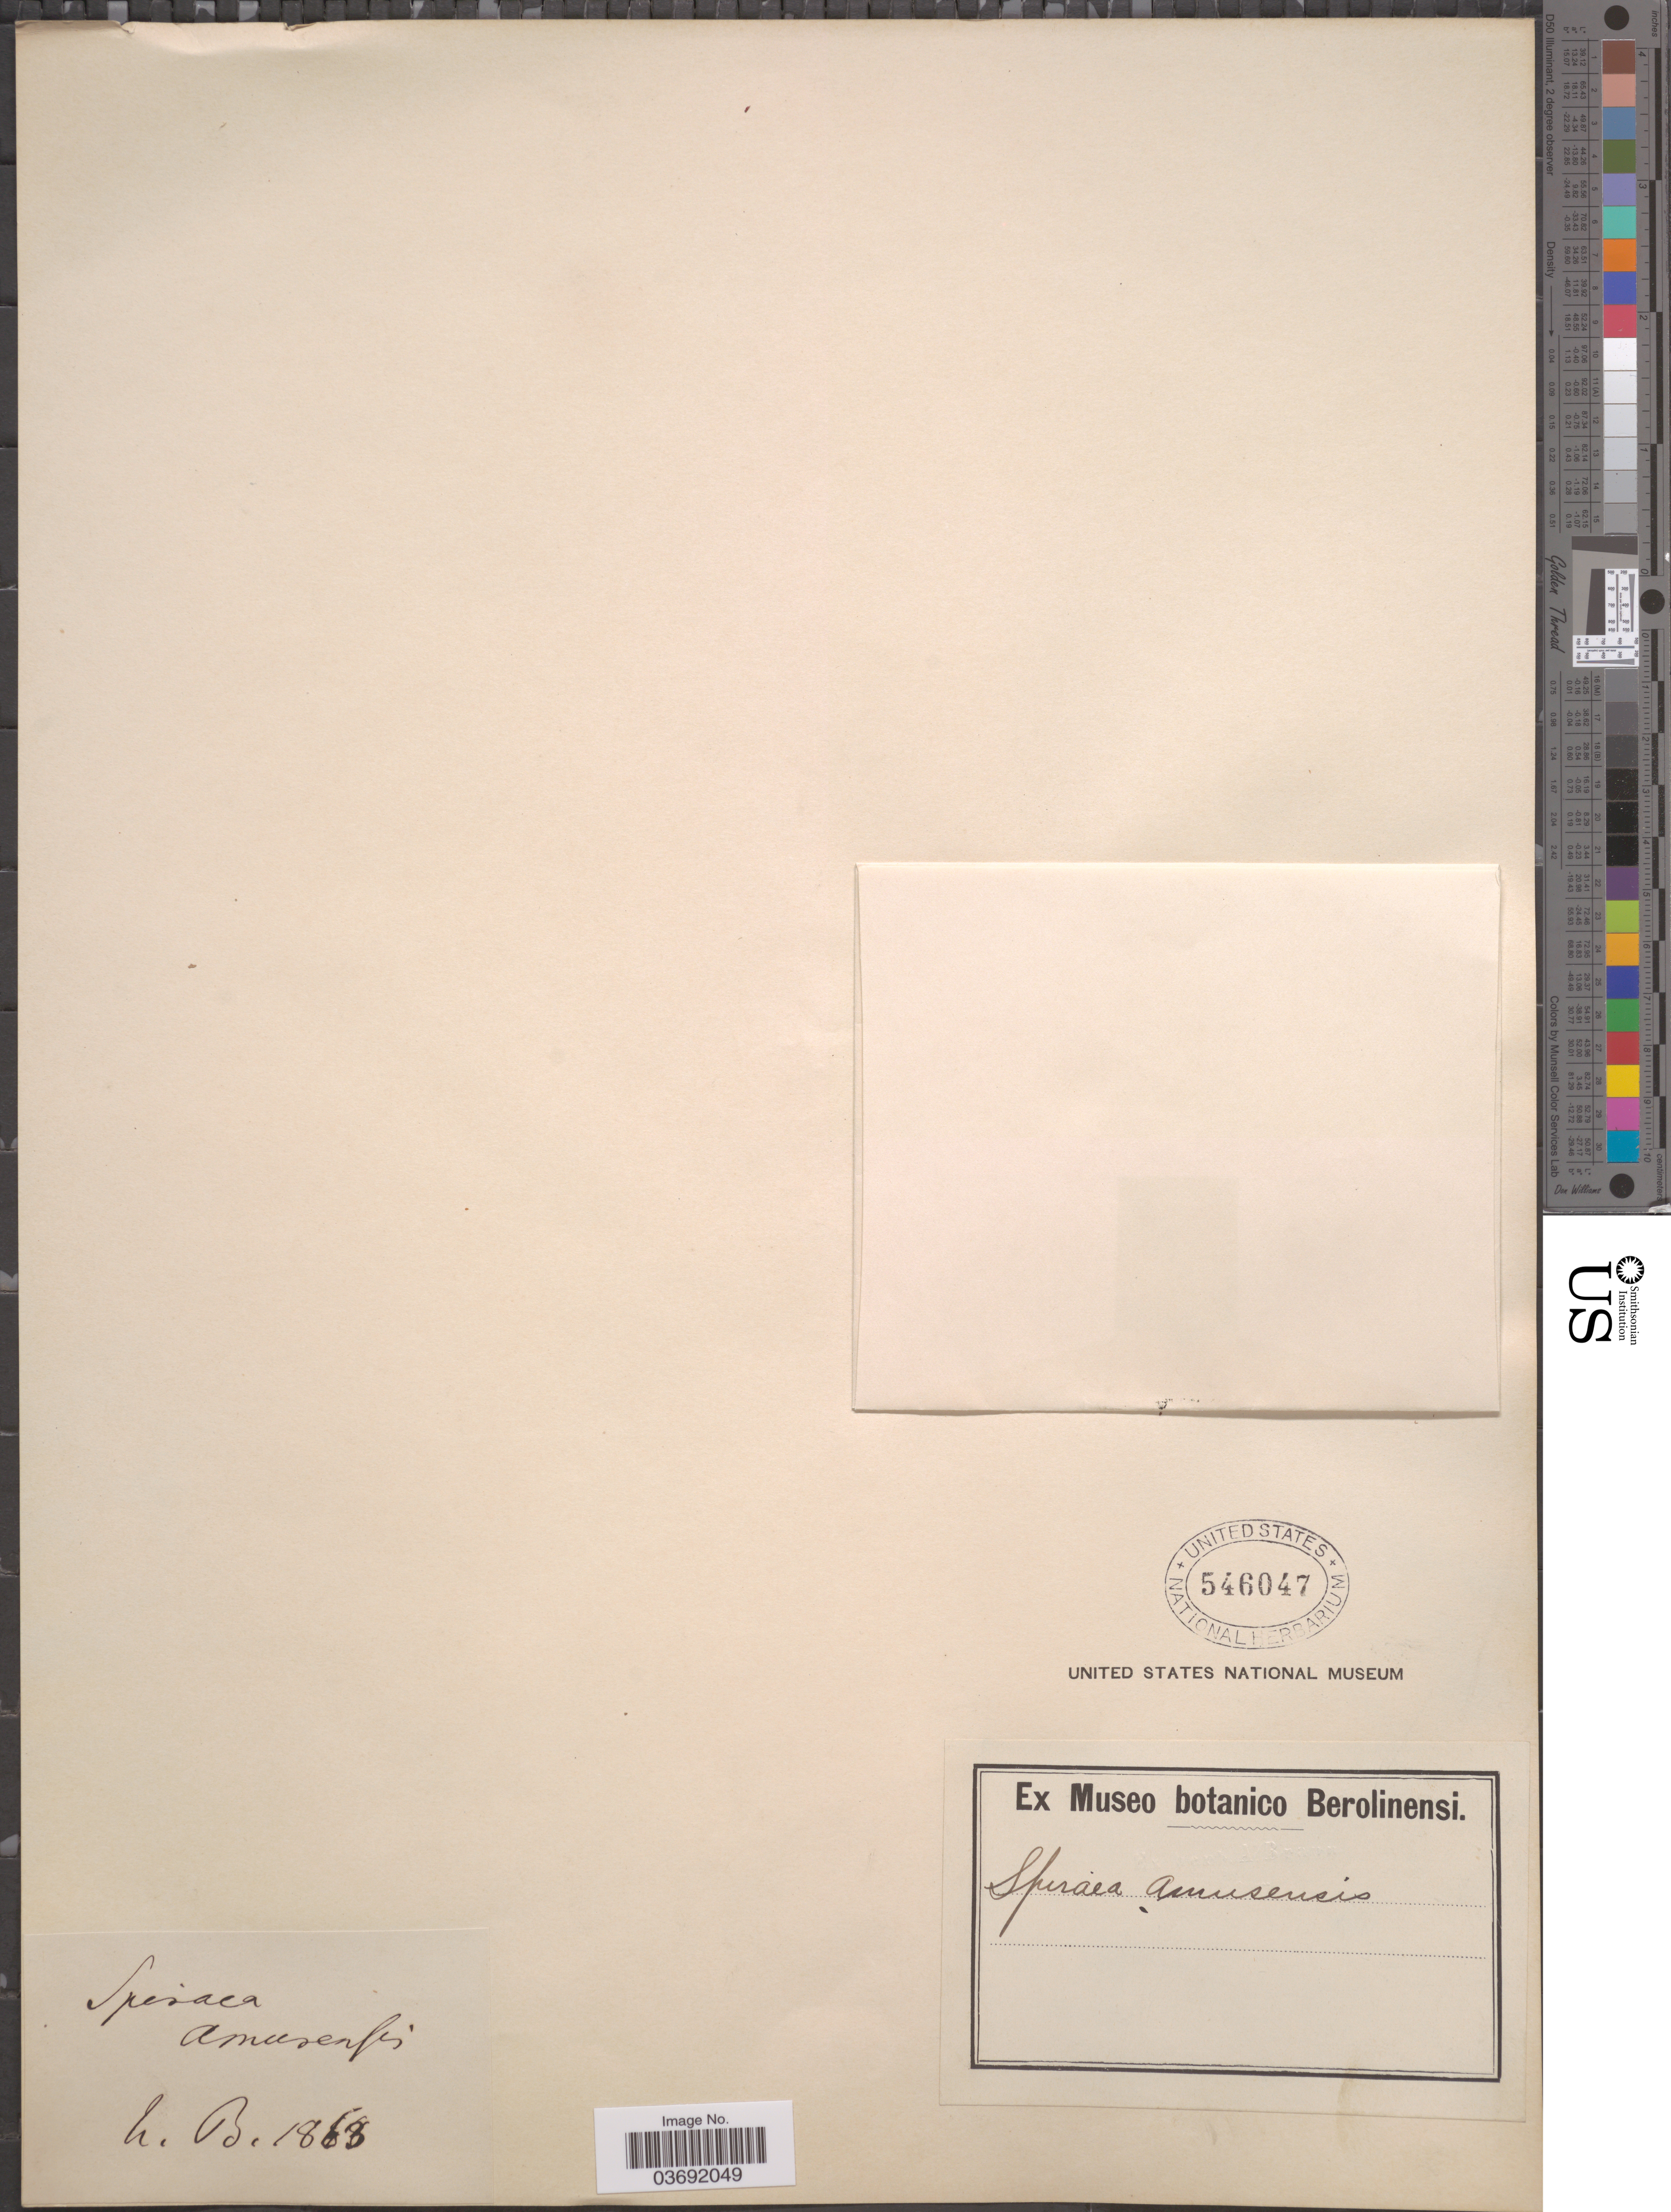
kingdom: Plantae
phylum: Tracheophyta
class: Magnoliopsida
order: Rosales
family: Rosaceae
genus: Physocarpus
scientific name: Physocarpus amurensis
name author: (Maxim.) Maxim.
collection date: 1863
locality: H.B [interpreted] [unsure placement]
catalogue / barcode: US 546047